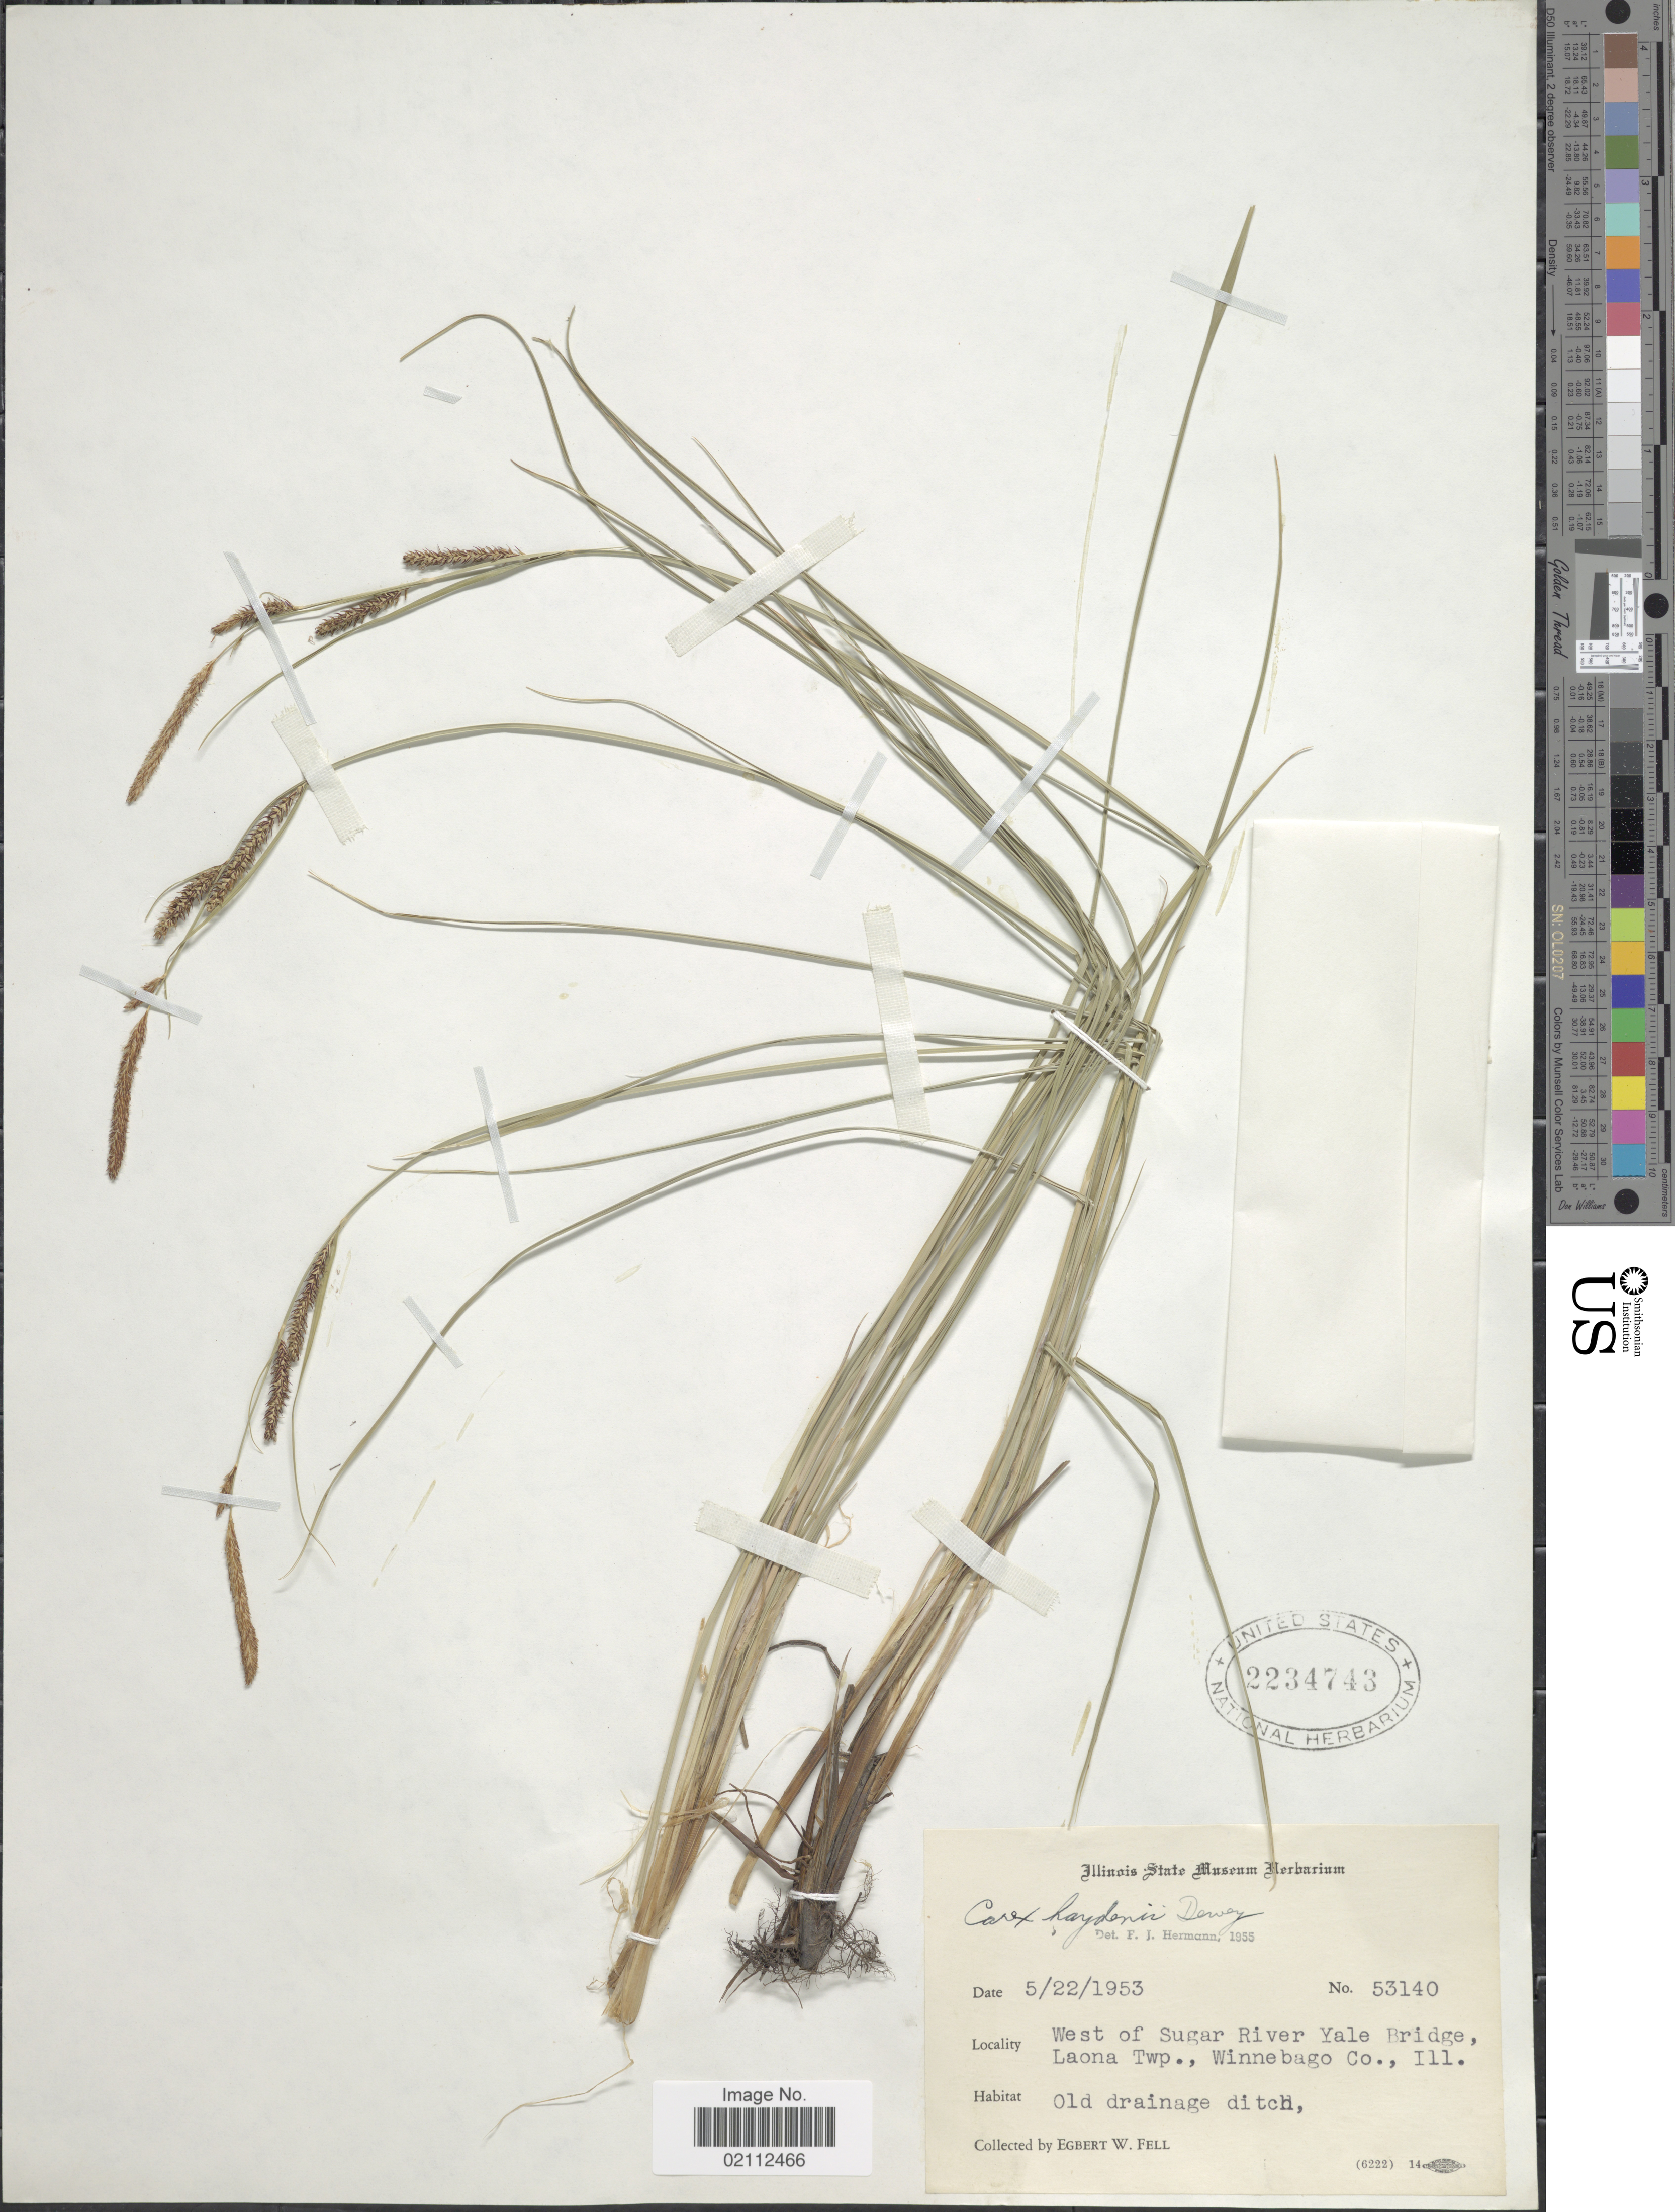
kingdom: Plantae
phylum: Tracheophyta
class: Liliopsida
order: Poales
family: Cyperaceae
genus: Carex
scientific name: Carex haydenii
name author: Dewey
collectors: E. Fell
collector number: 53140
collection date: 1953-05-22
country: United States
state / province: Illinois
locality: West of Sugar River Yale Bridge, Laona Twp., Winnebago Co., old drainage ditch.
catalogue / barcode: US 2234743